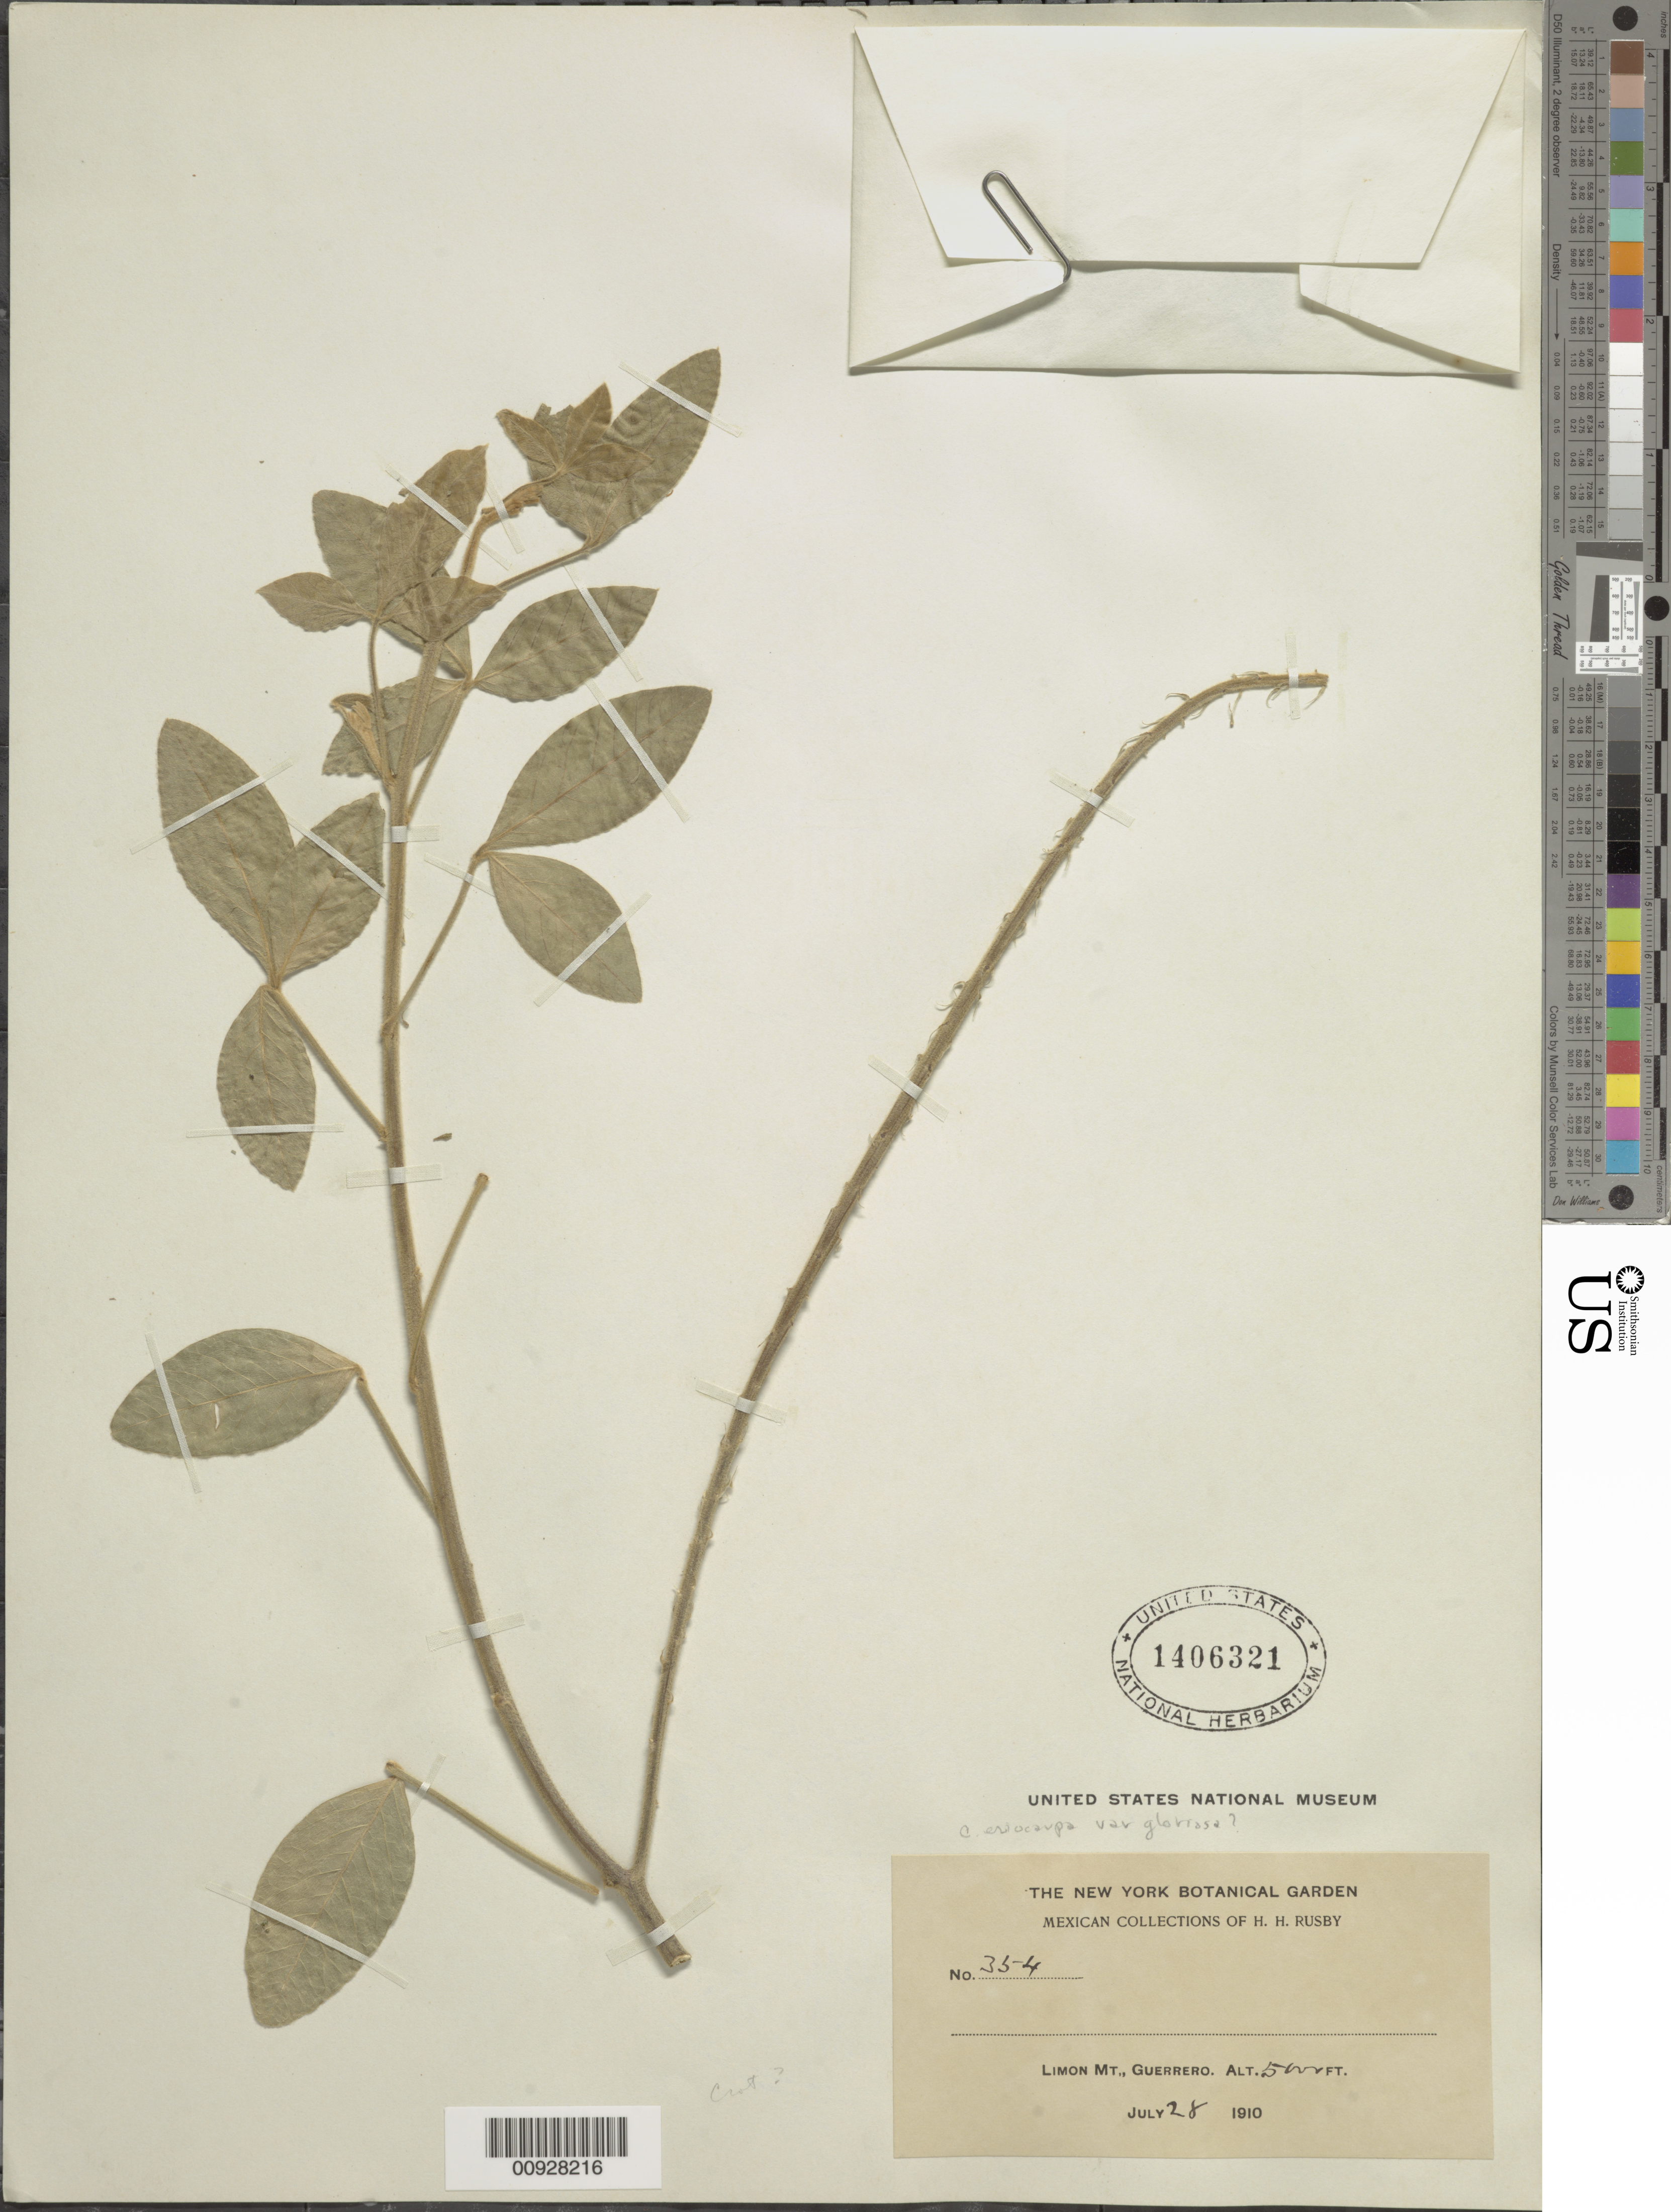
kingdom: Plantae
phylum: Tracheophyta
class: Magnoliopsida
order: Fabales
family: Fabaceae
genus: Crotalaria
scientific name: Crotalaria sp.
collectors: H. H. Rusby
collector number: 354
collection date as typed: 28 Jul 1910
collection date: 1910-07-28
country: Mexico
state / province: Guerrero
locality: Limon Mt., Guerrero.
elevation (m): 1524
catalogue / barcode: US 1406321